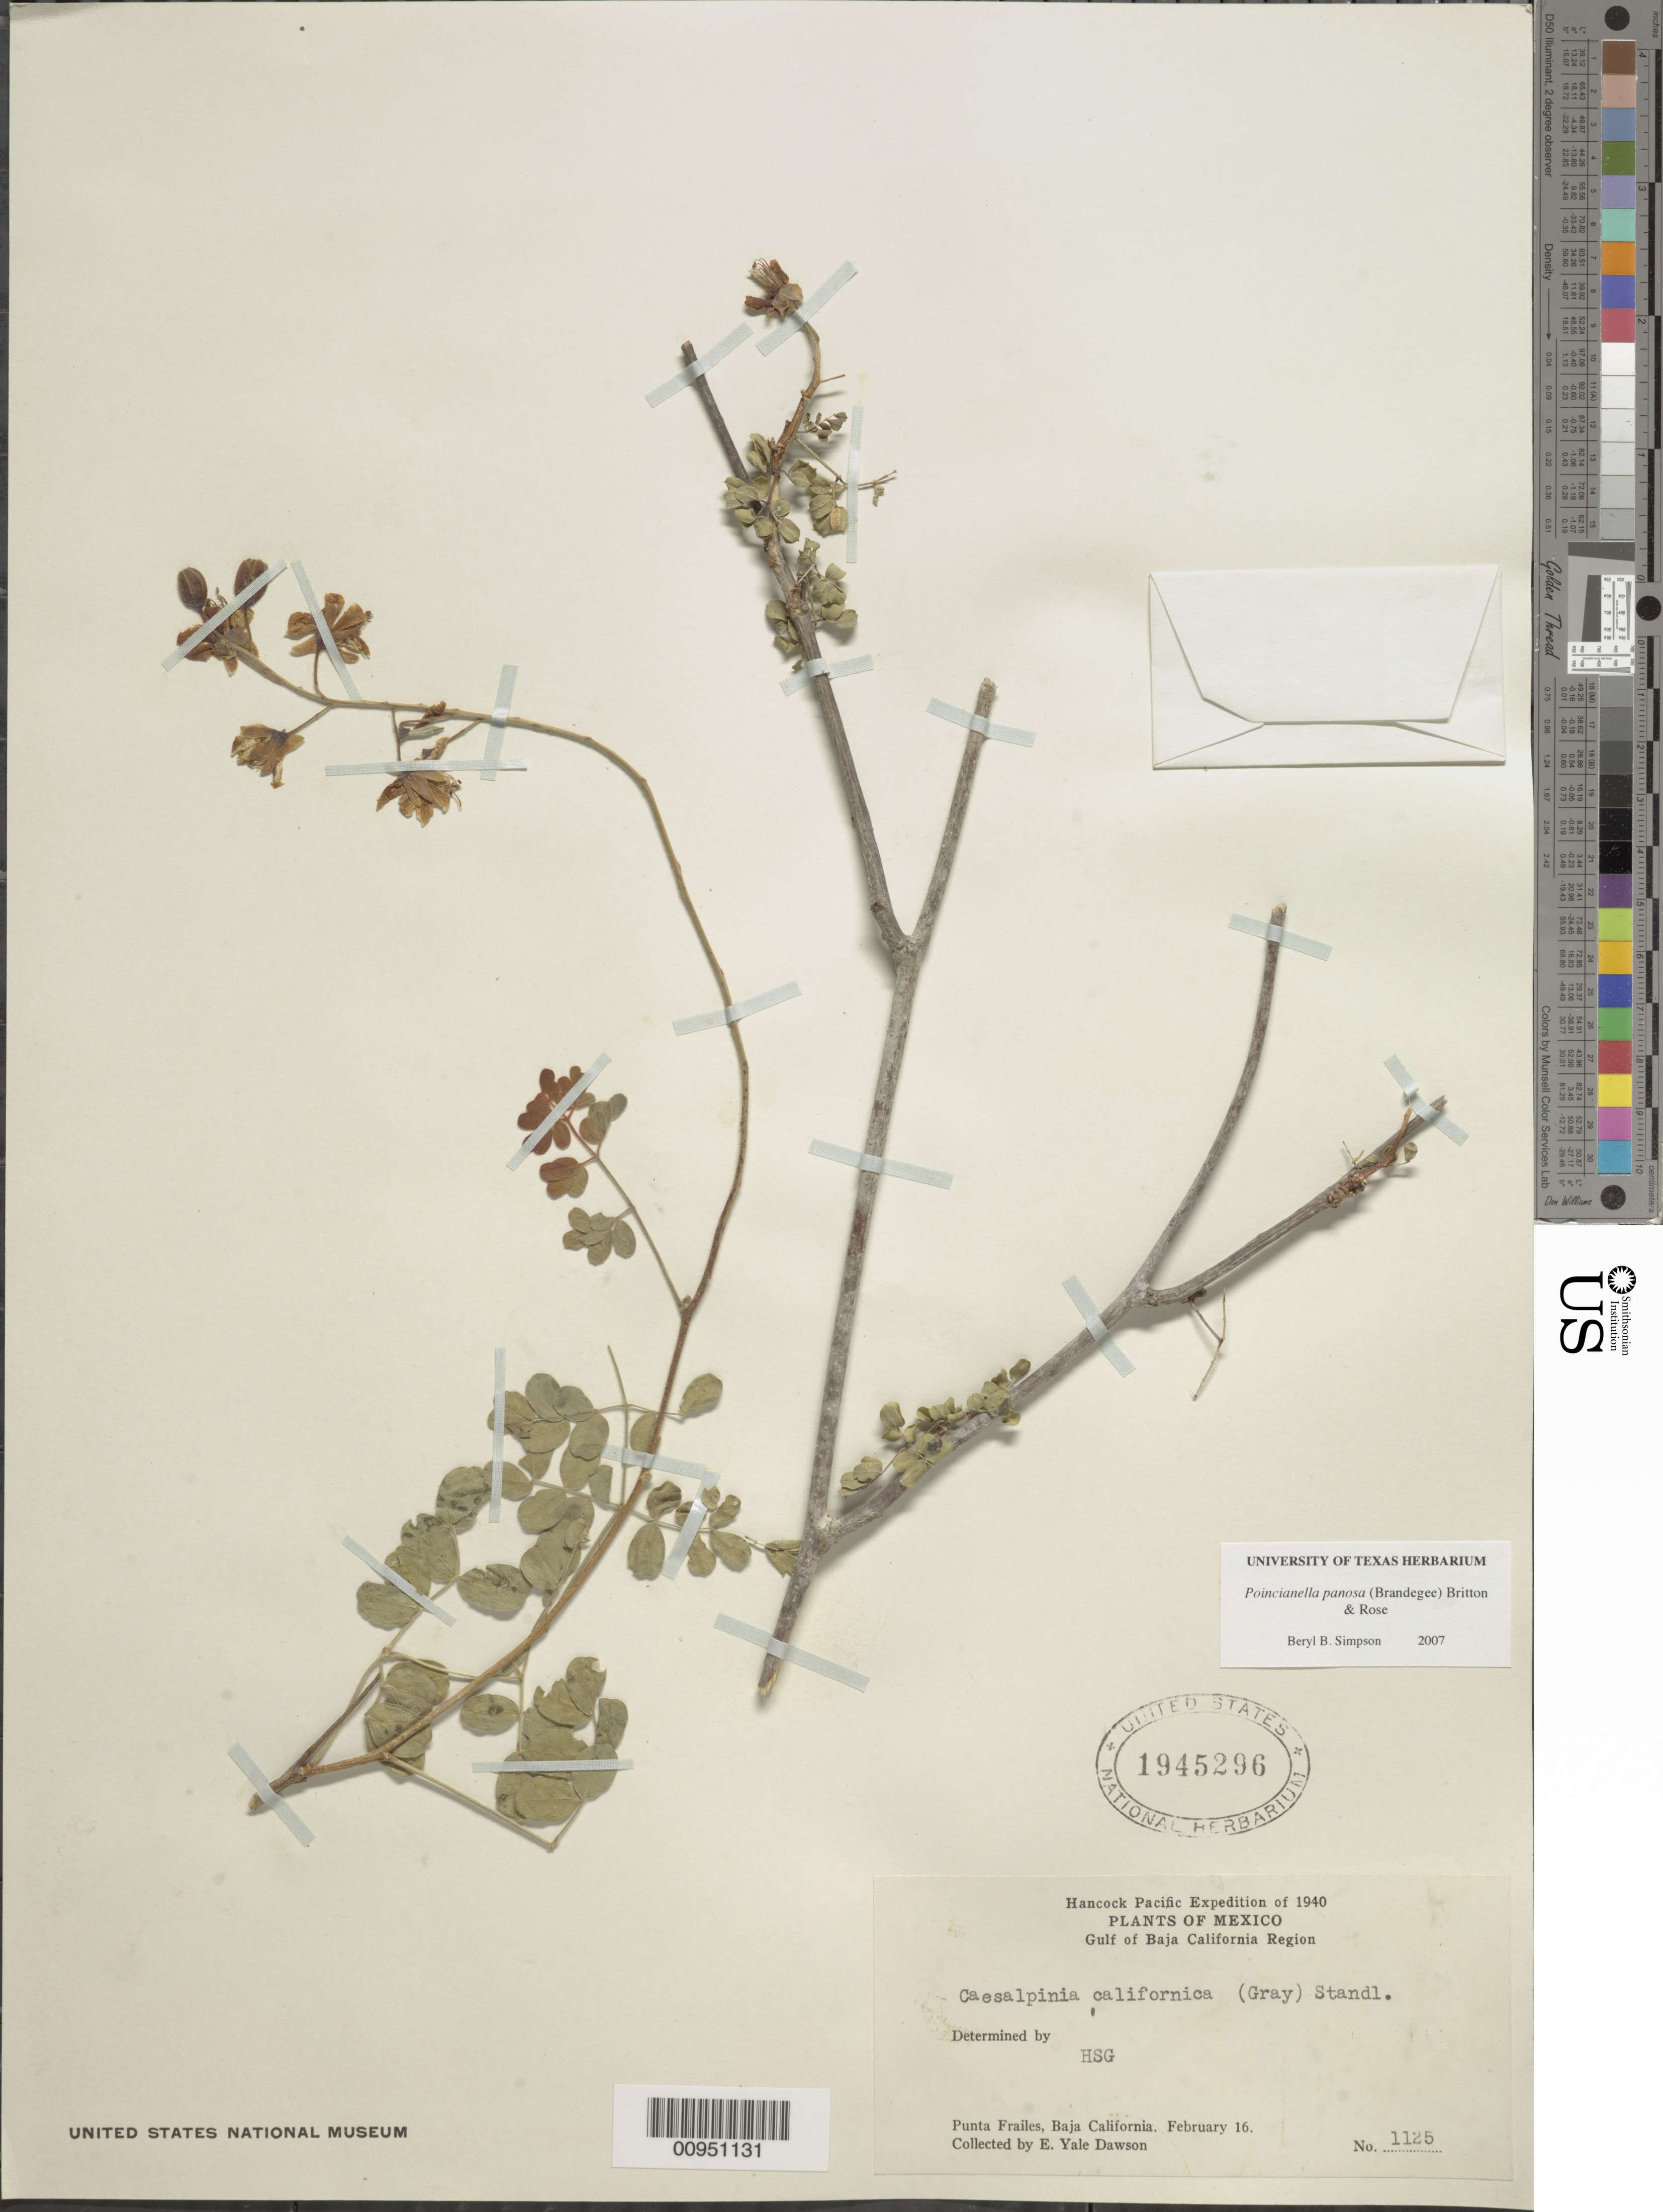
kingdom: Plantae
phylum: Tracheophyta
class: Magnoliopsida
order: Fabales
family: Fabaceae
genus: Erythrostemon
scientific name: Erythrostemon pannosus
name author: (K. Brandegee) Gagnon & G.P. Lewis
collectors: E. Y. Dawson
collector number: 1125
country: Mexico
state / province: Baja California Sur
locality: Punta Frailes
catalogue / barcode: US 1945296